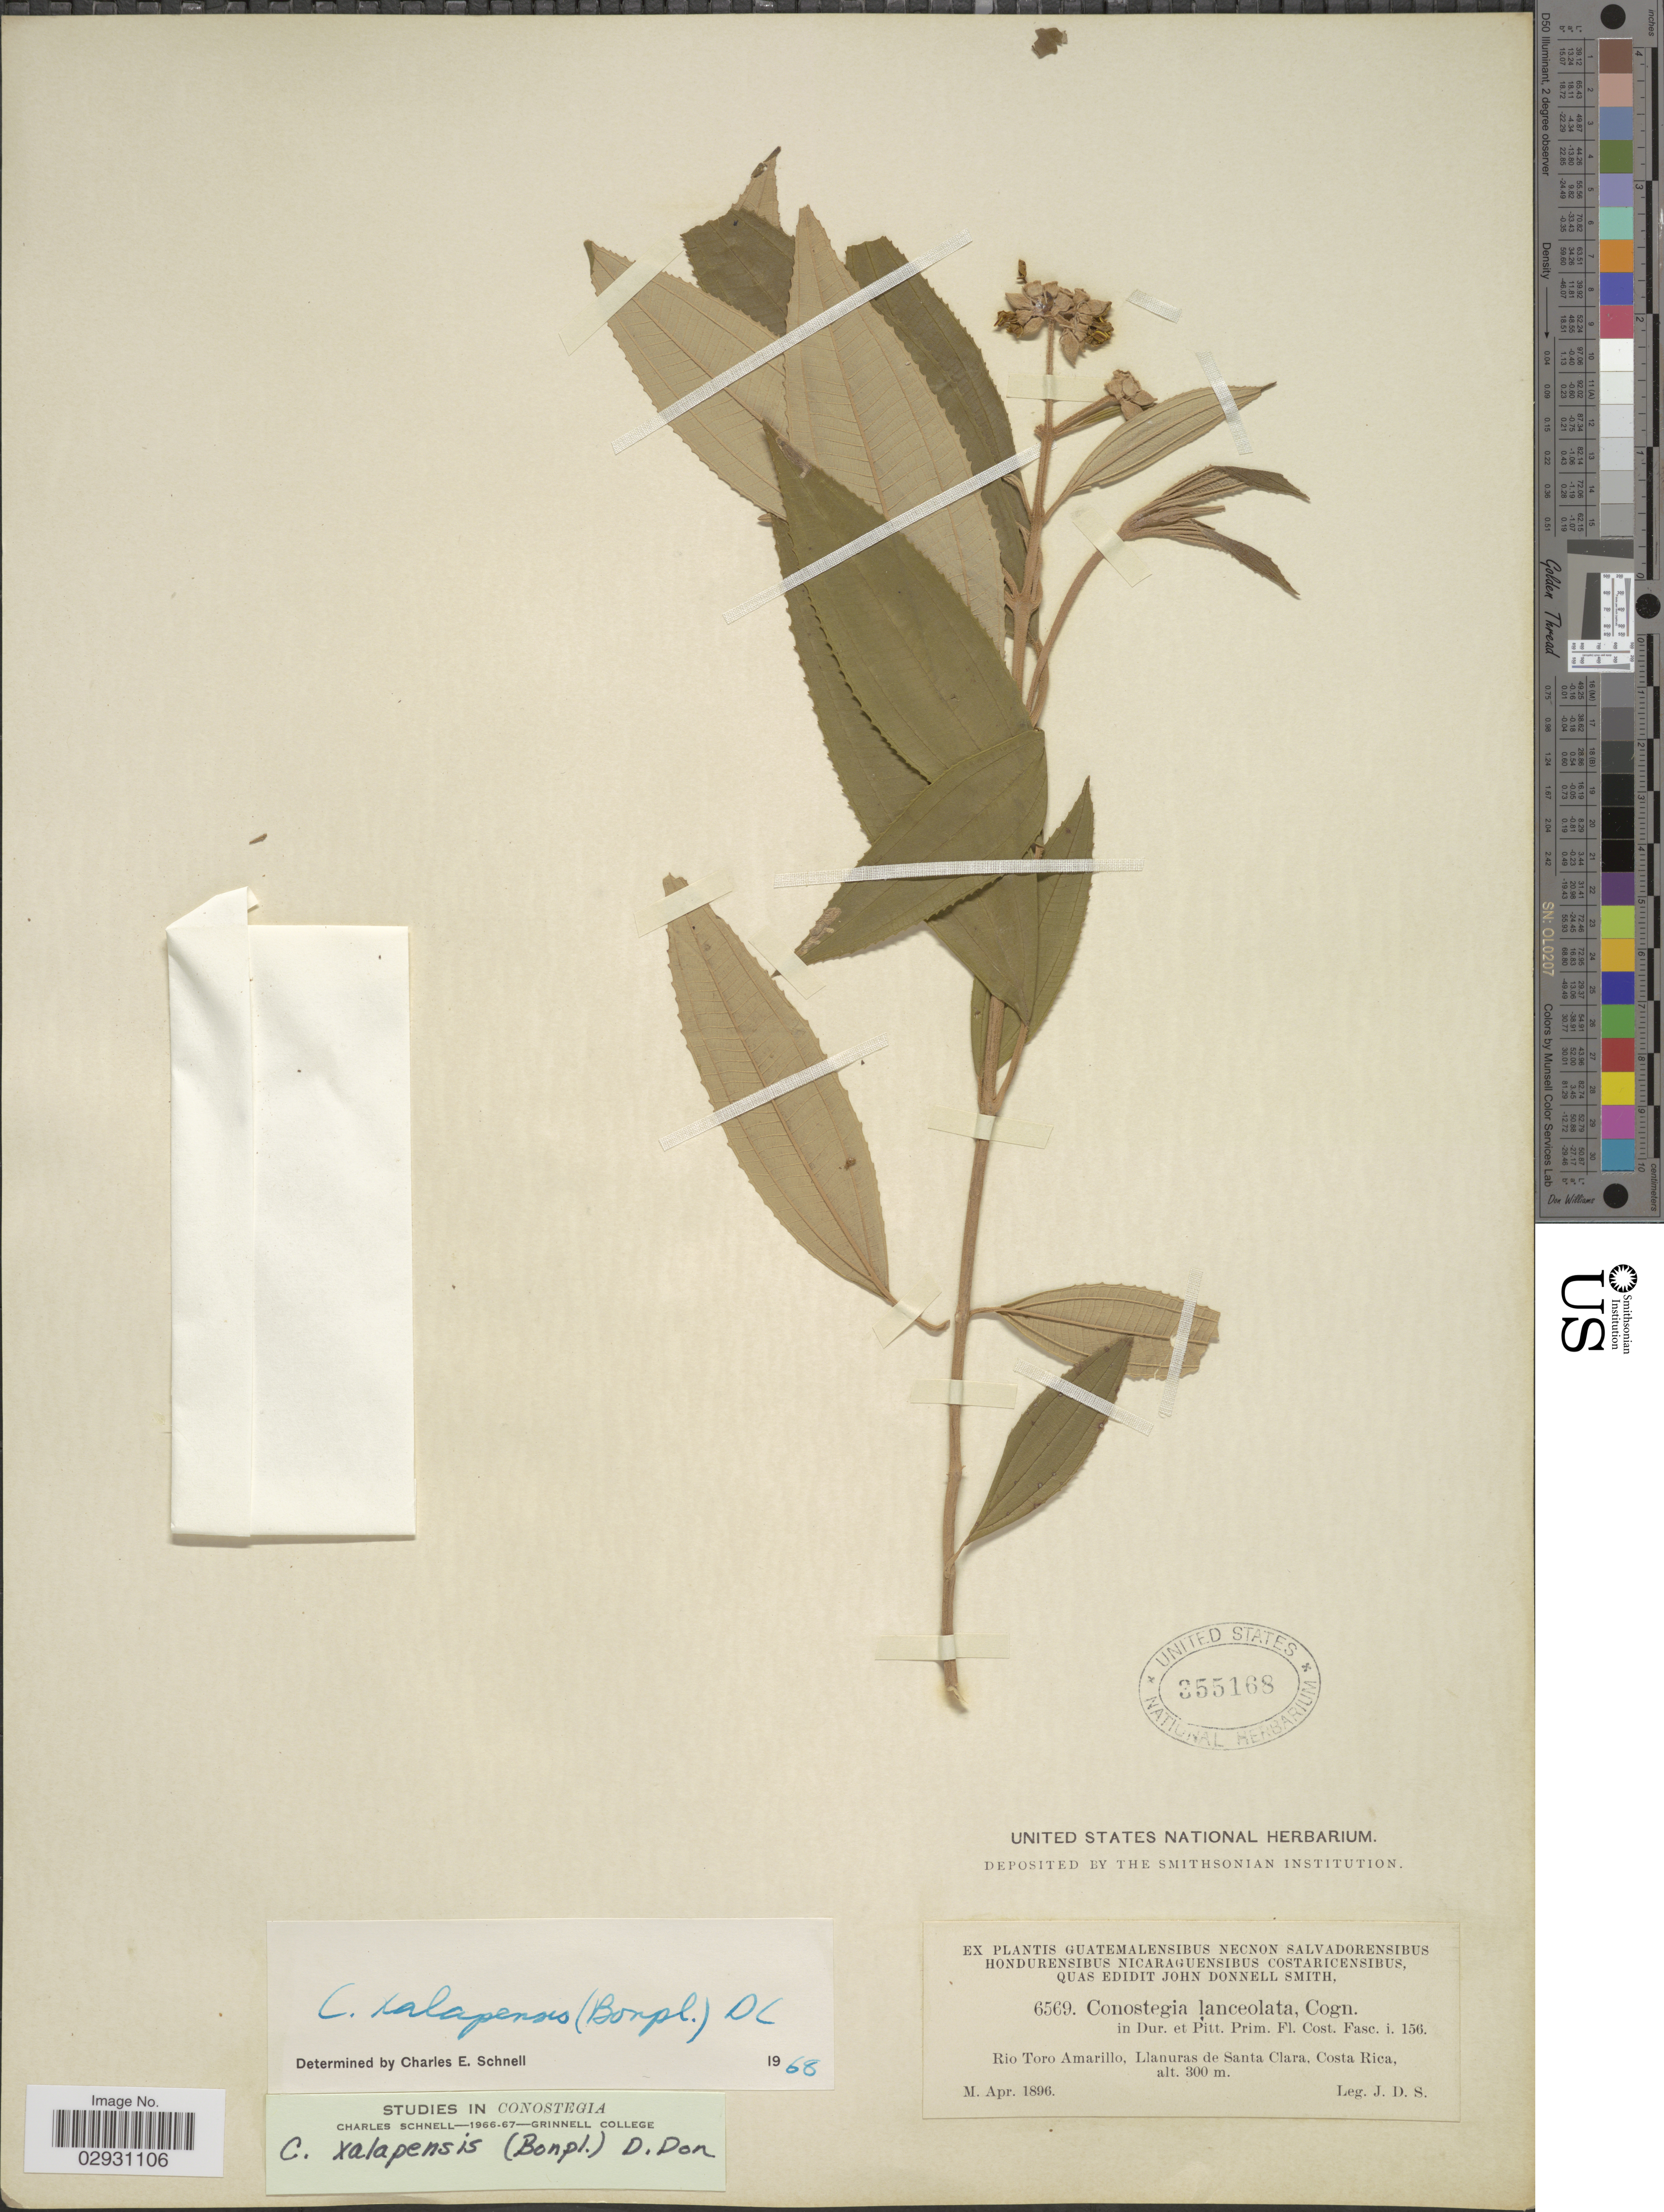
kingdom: Plantae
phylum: Tracheophyta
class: Magnoliopsida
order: Myrtales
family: Melastomataceae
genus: Conostegia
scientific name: Conostegia quadrangularis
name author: Schltdl. ex Steud.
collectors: J. Donnell Smith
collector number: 6569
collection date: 1896-04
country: Costa Rica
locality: Rio Toro Amarillo, Llanuras de Santa Clara.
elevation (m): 300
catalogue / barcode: US 355168